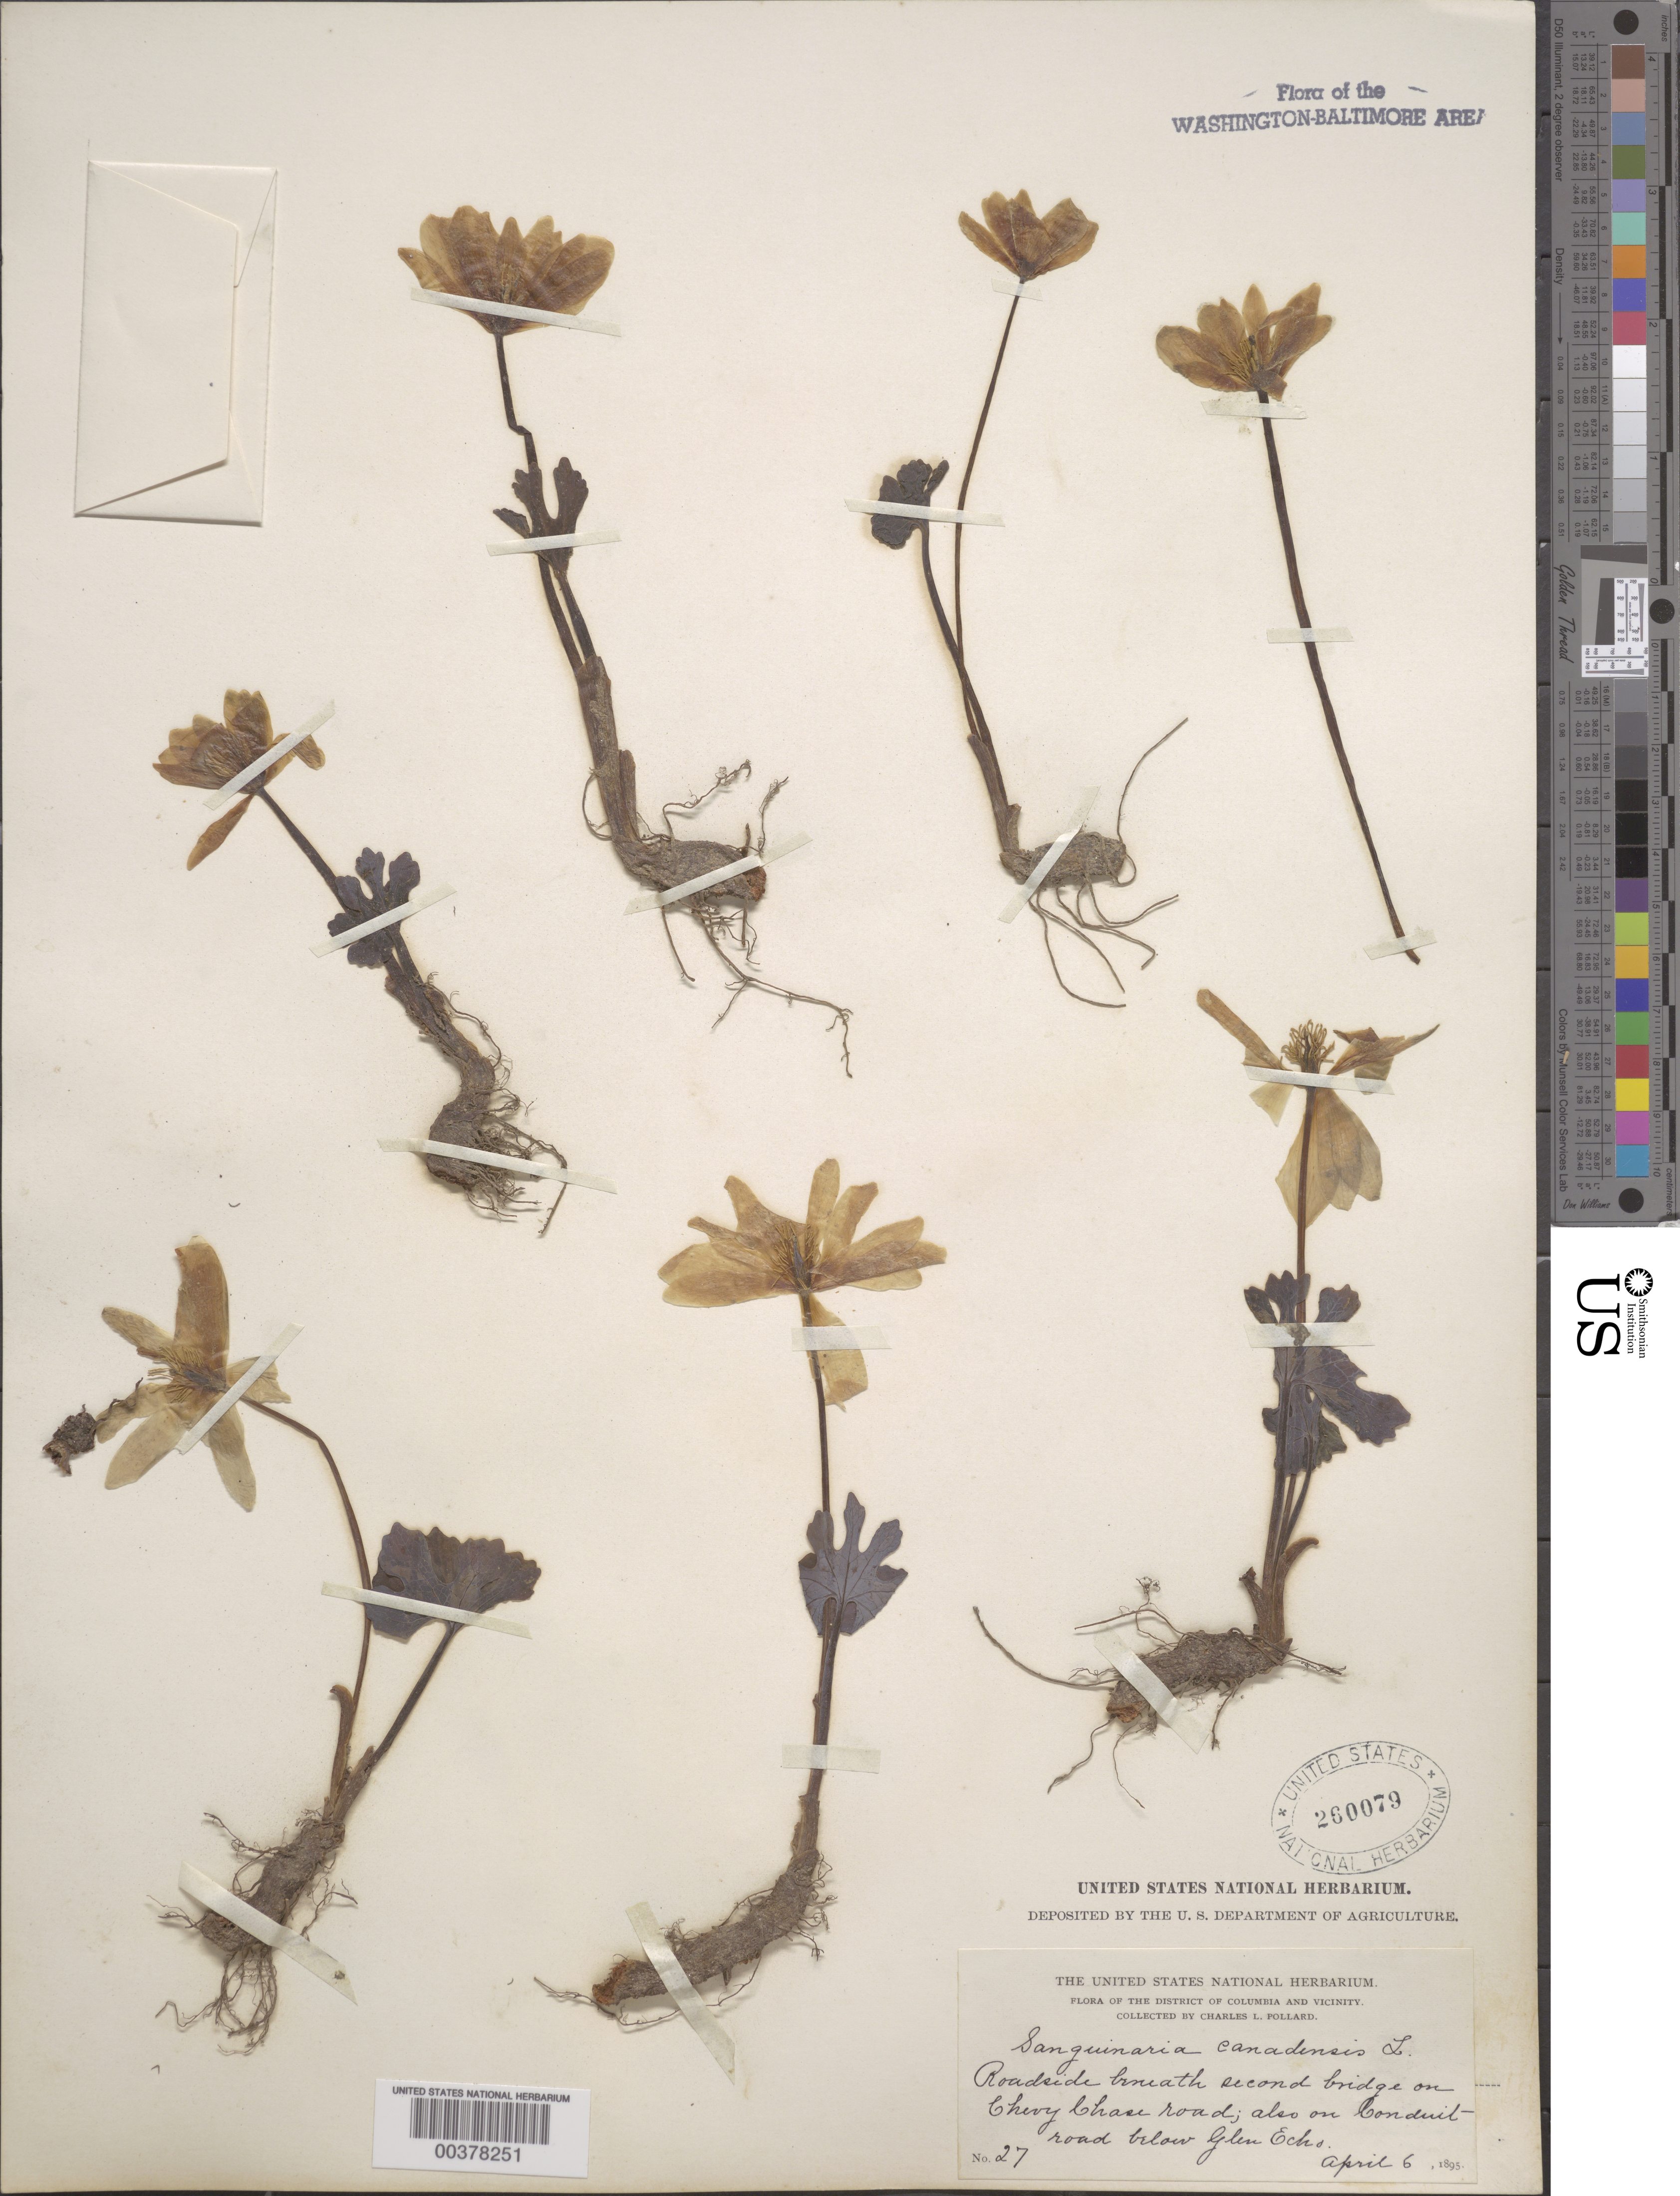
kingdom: Plantae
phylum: Tracheophyta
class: Magnoliopsida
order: Ranunculales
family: Papaveraceae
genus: Sanguinaria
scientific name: Sanguinaria canadensis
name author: L.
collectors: C. L. Pollard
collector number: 27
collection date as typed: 06 Apr 1895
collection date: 1895-04-06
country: United States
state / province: Maryland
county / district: Montgomery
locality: Chevy Chase road, Conduit Road below Glen Echo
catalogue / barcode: US 260079